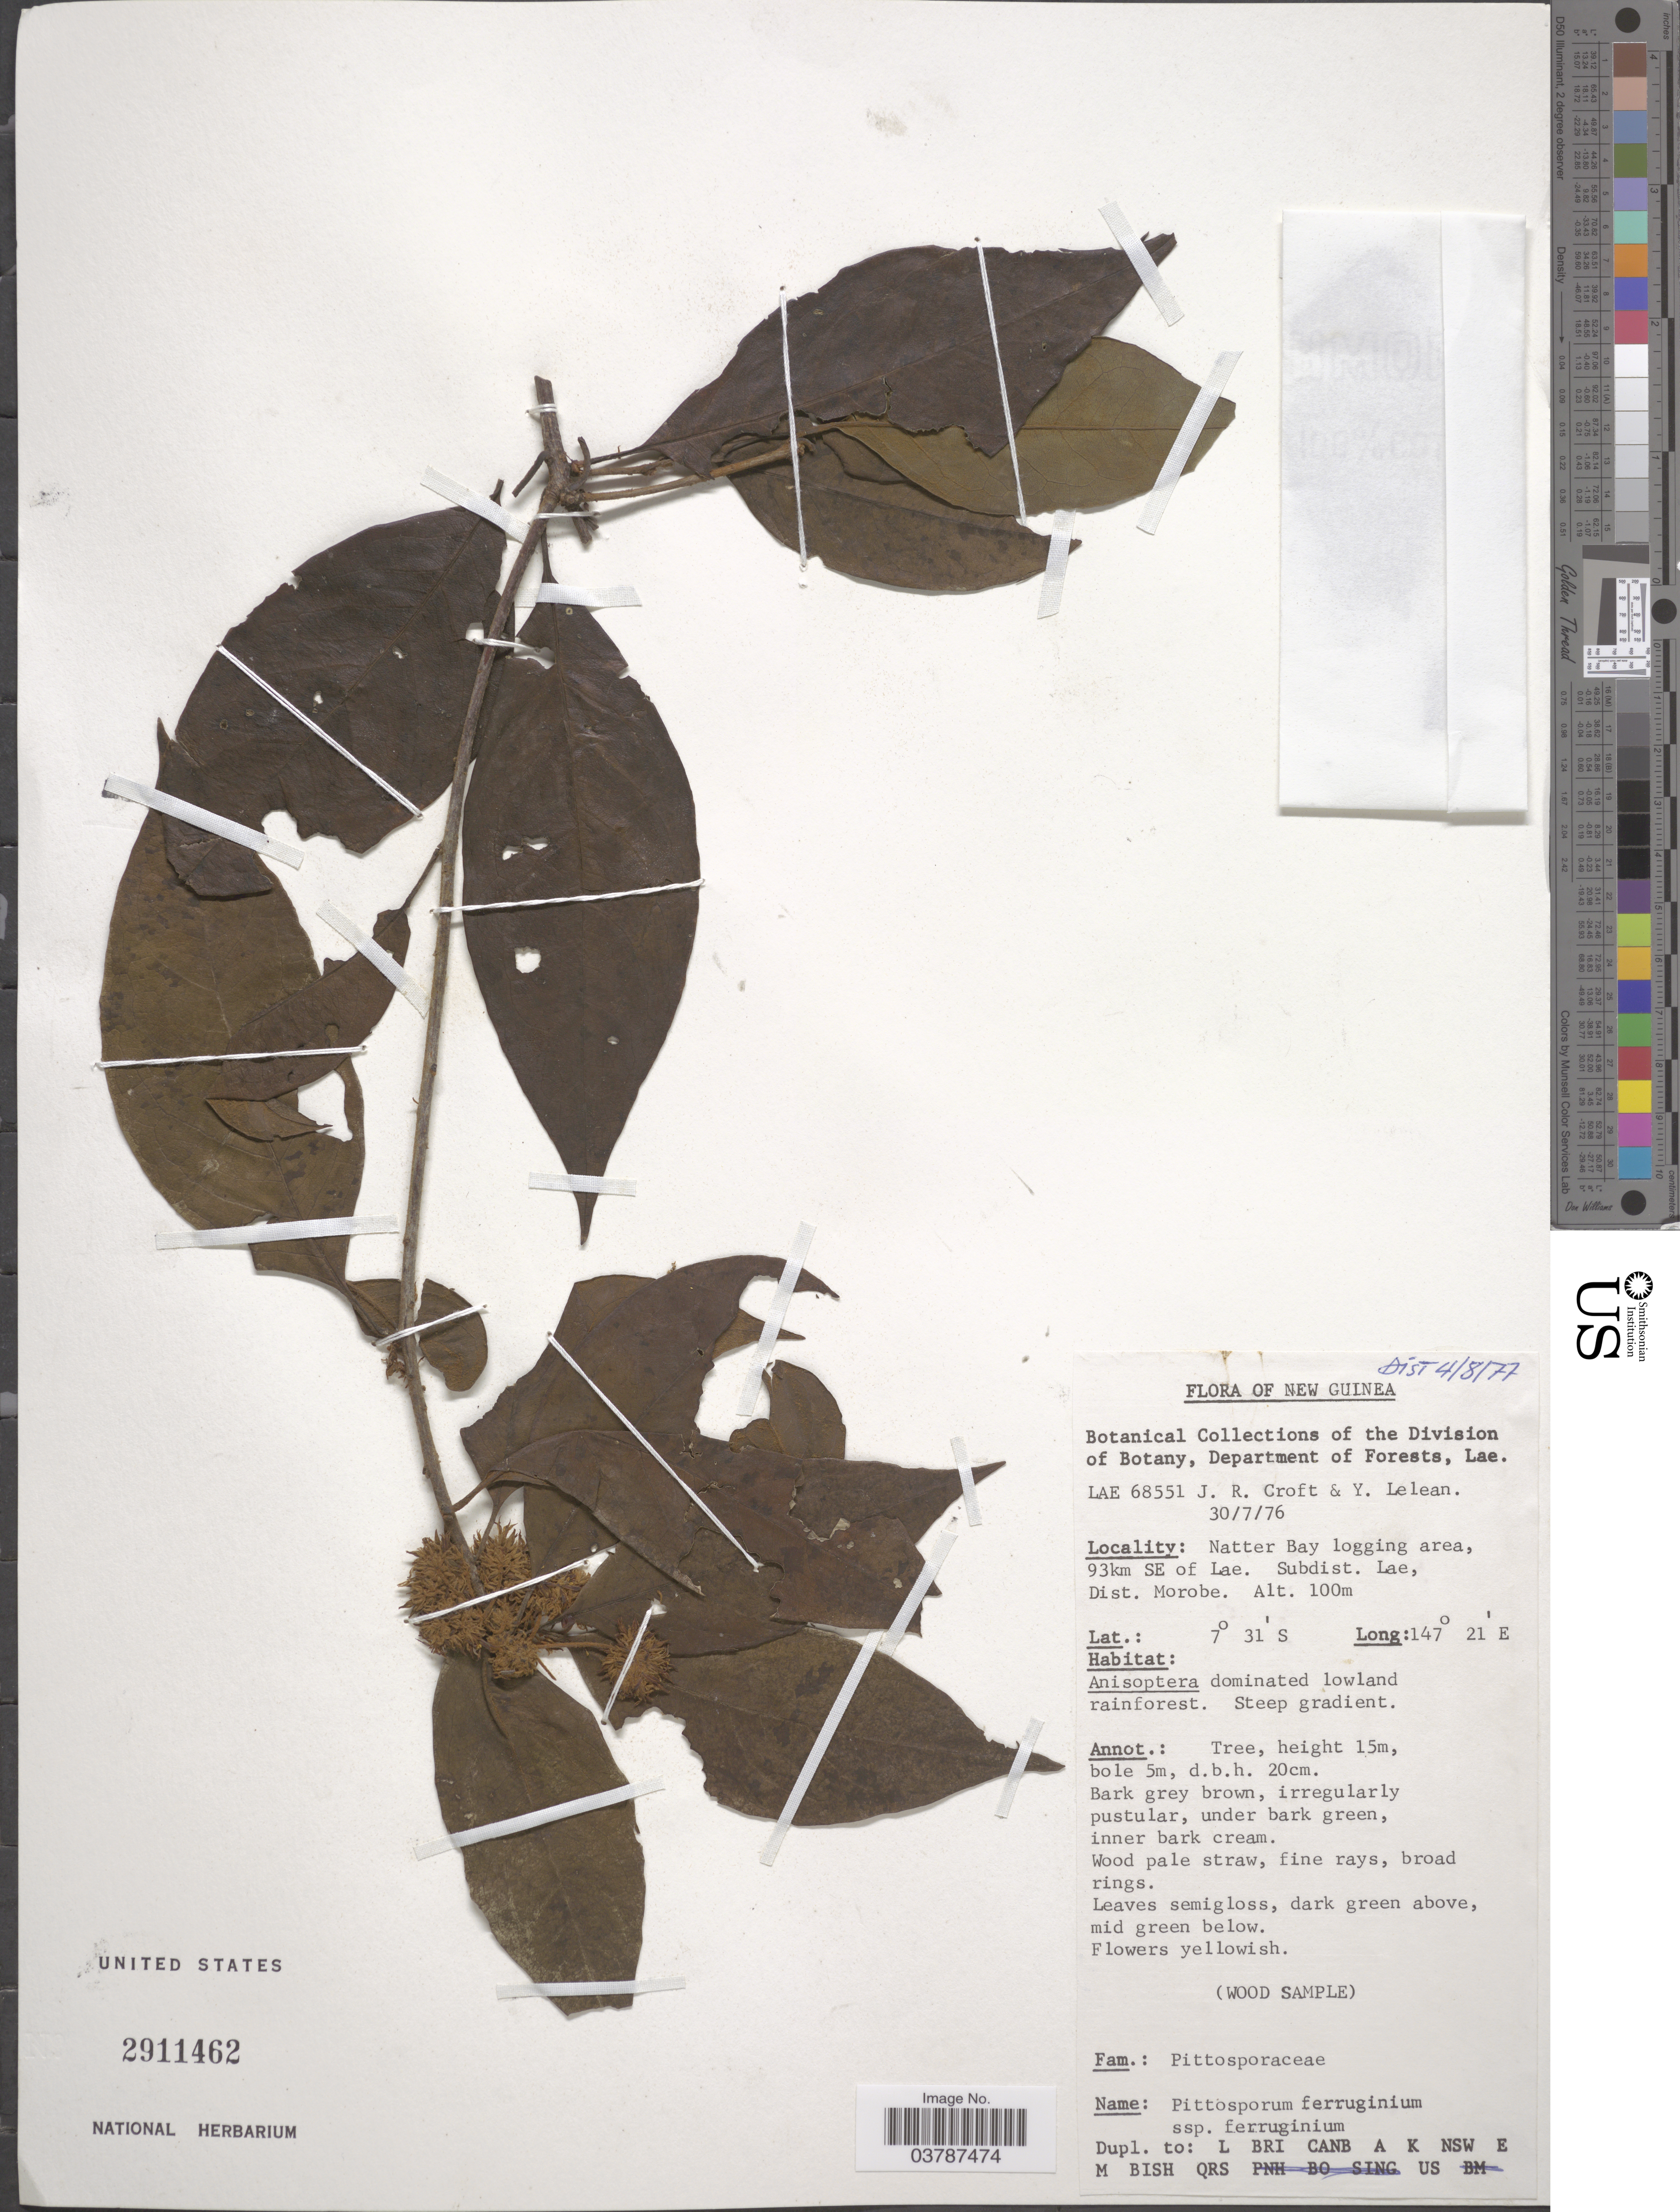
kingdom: Plantae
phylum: Tracheophyta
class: Magnoliopsida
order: Apiales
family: Pittosporaceae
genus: Pittosporum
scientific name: Pittosporum ferrugineum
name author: Dryand. ex Aiton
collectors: J. R. Croft & Y. Lelean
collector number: LAE 68551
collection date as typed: Transcribed d/m/y: 30/7/76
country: Papua New Guinea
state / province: Morobe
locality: New Guinea. Natter Bay logging area, 93km SE of Lae. Subdist. Lae, Dist. Morobe.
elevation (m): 100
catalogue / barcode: US 2911462